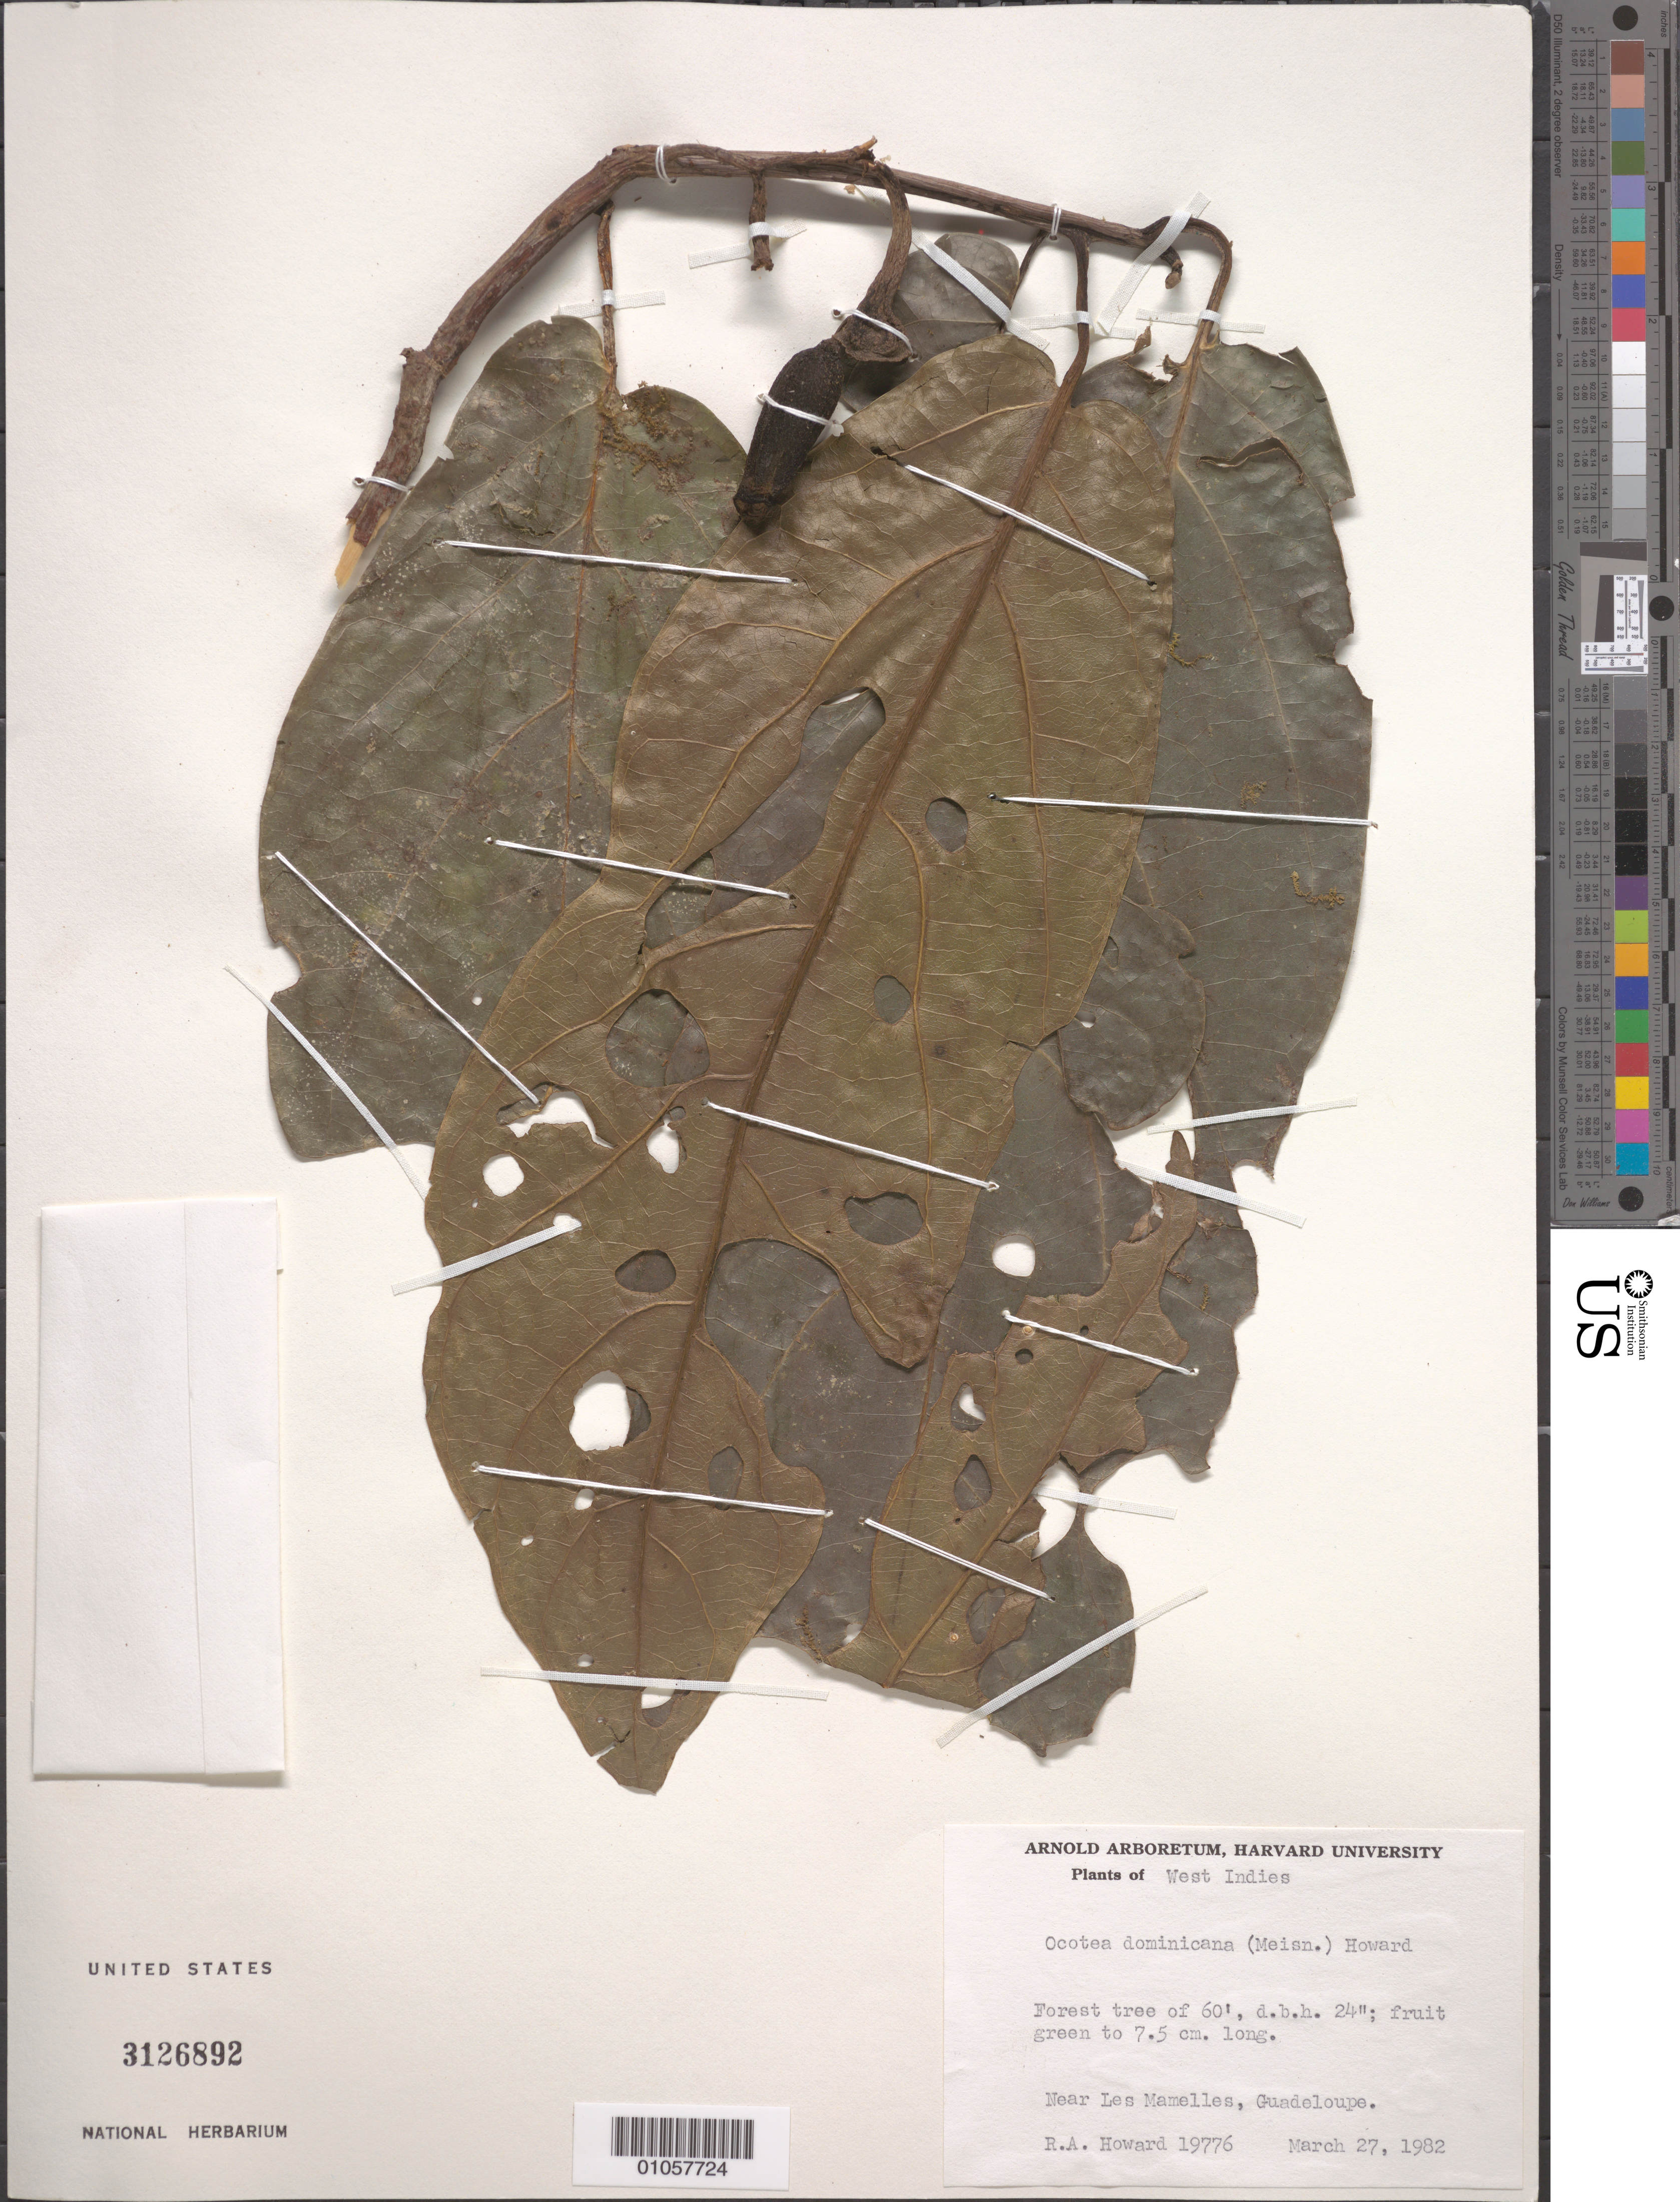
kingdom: Plantae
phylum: Tracheophyta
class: Magnoliopsida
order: Laurales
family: Lauraceae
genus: Ocotea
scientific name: Ocotea dominicana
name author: (Meisn.) R.A. Howard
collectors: R. A. Howard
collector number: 19776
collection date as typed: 27 Mar 1982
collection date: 1982-03-27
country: Guadeloupe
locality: Near Les Mamelles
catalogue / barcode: US 3126892